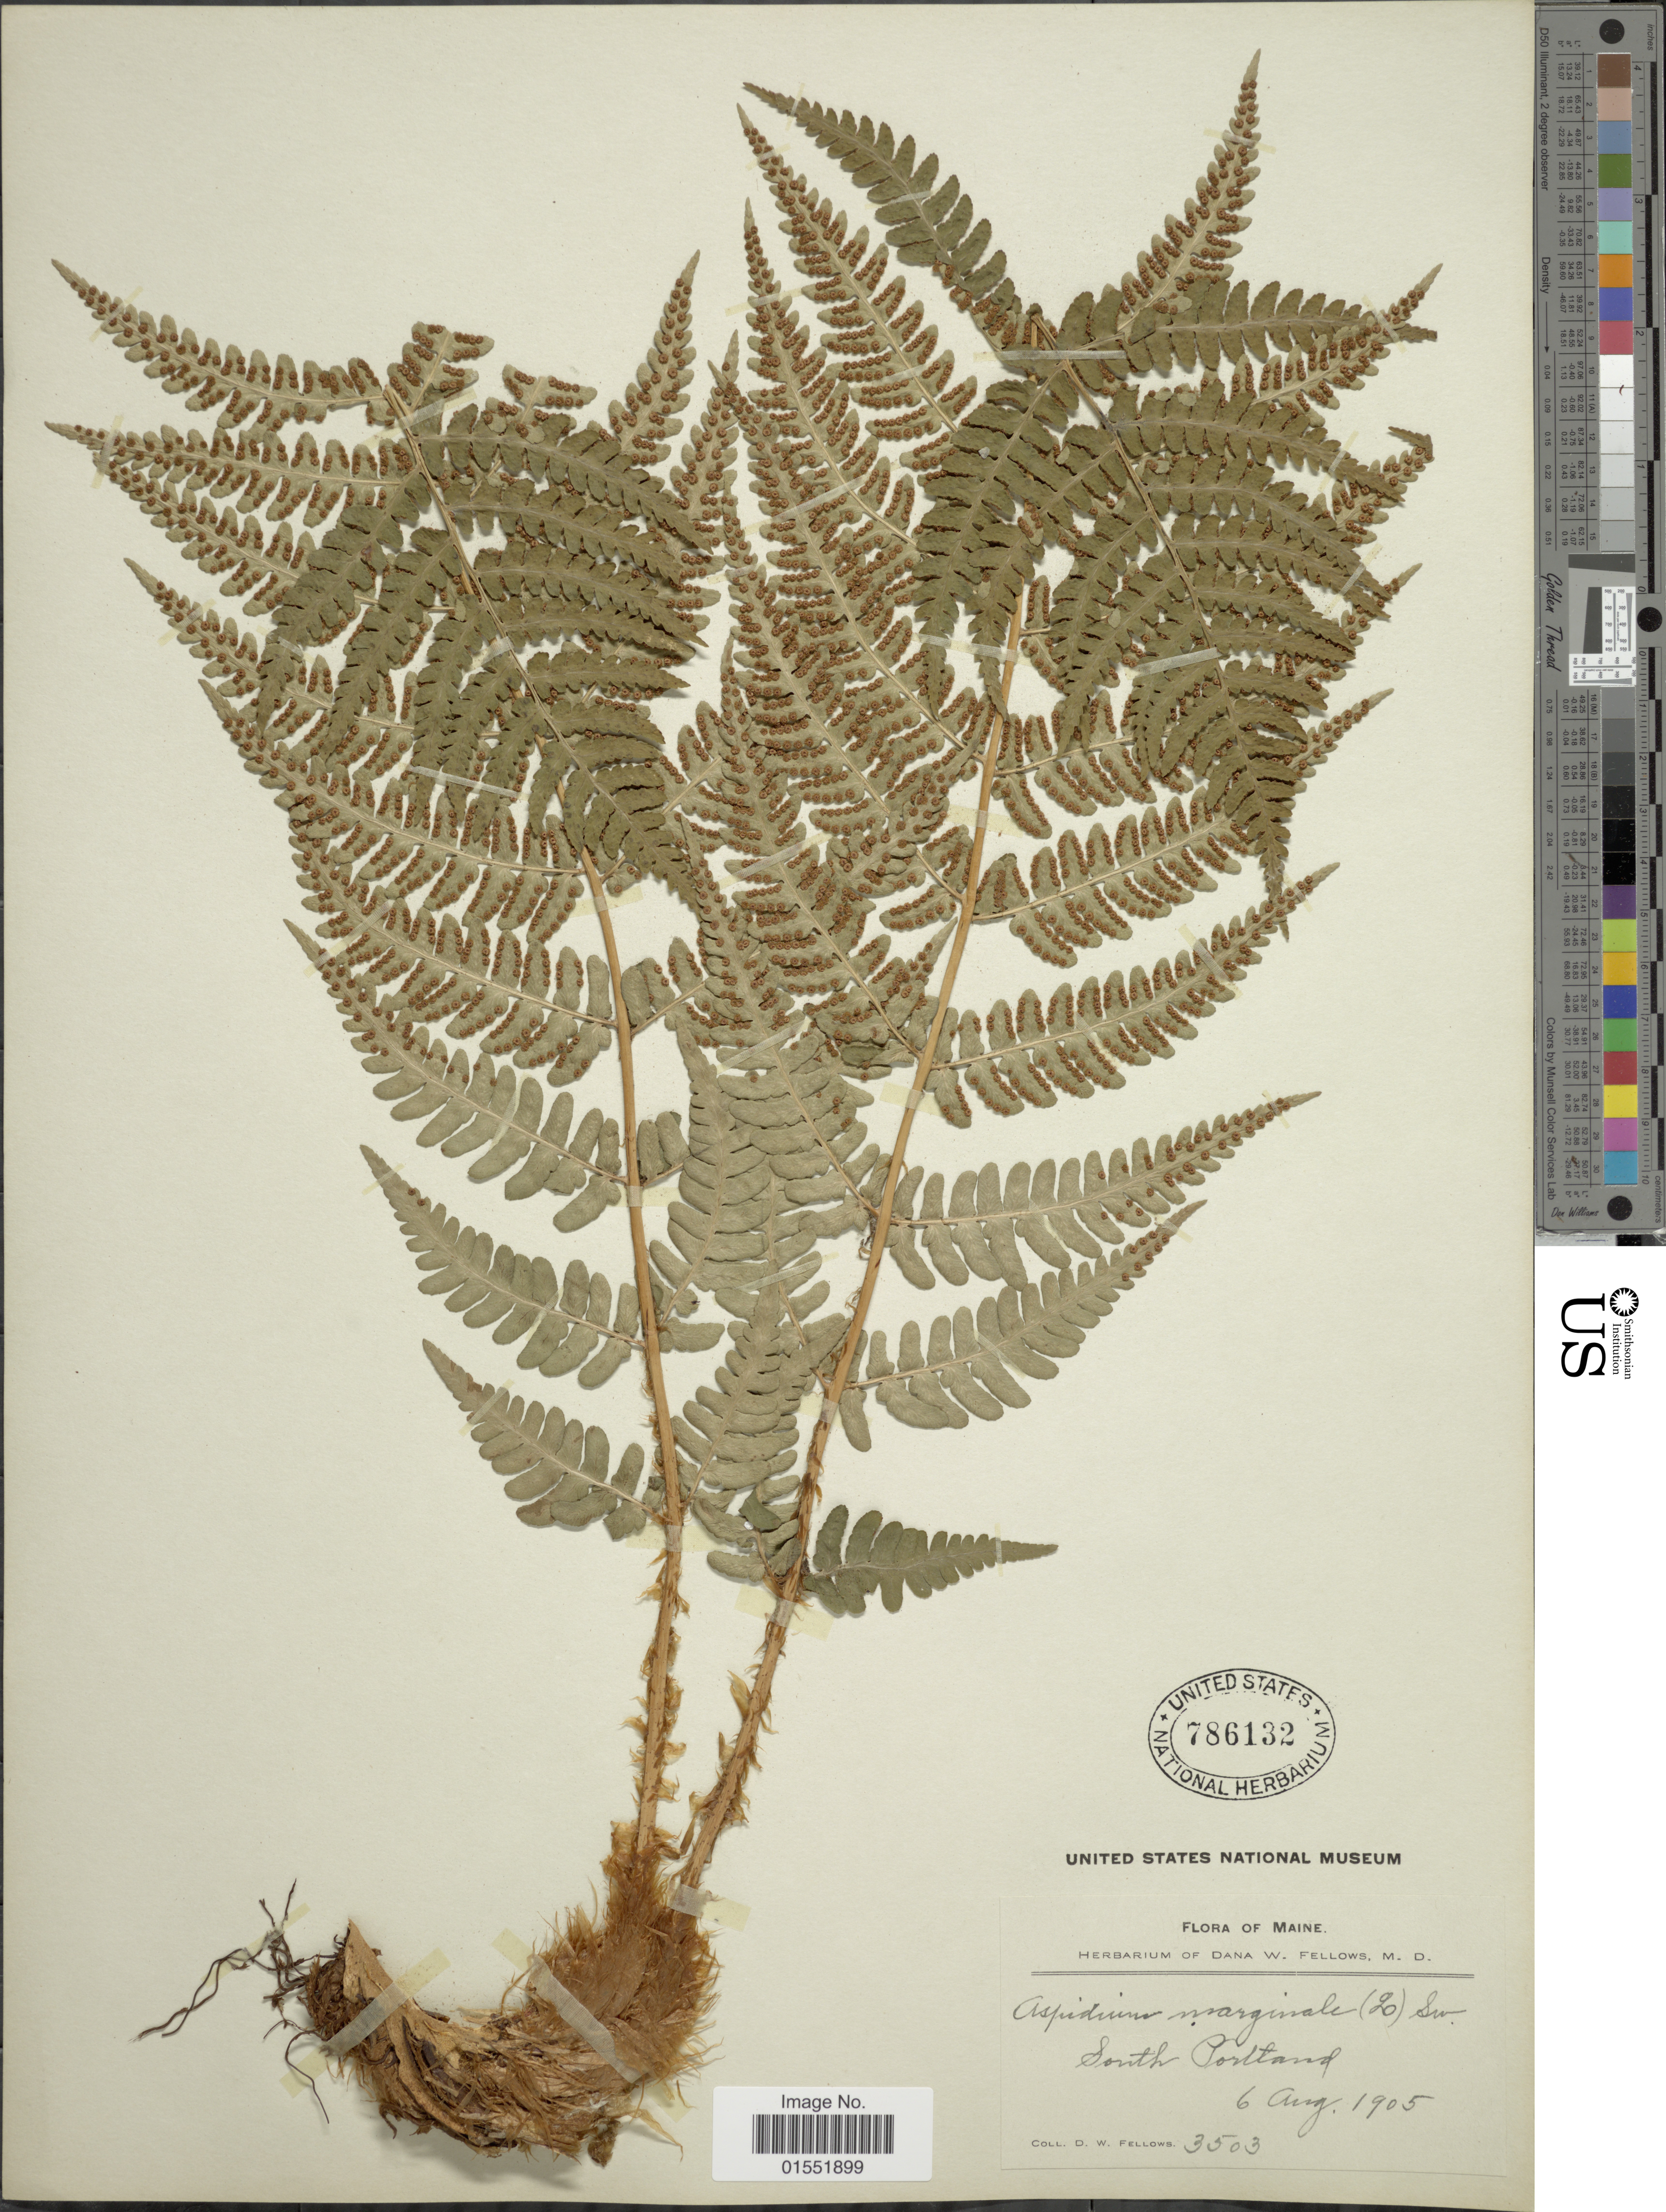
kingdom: Plantae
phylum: Tracheophyta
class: Polypodiopsida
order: Polypodiales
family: Dryopteridaceae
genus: Dryopteris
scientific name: Dryopteris marginalis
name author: (L.) A. Gray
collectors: D. W. Fellows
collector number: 3503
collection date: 1905-08-06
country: United States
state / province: Maine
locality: South Portland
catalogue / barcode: US 786132